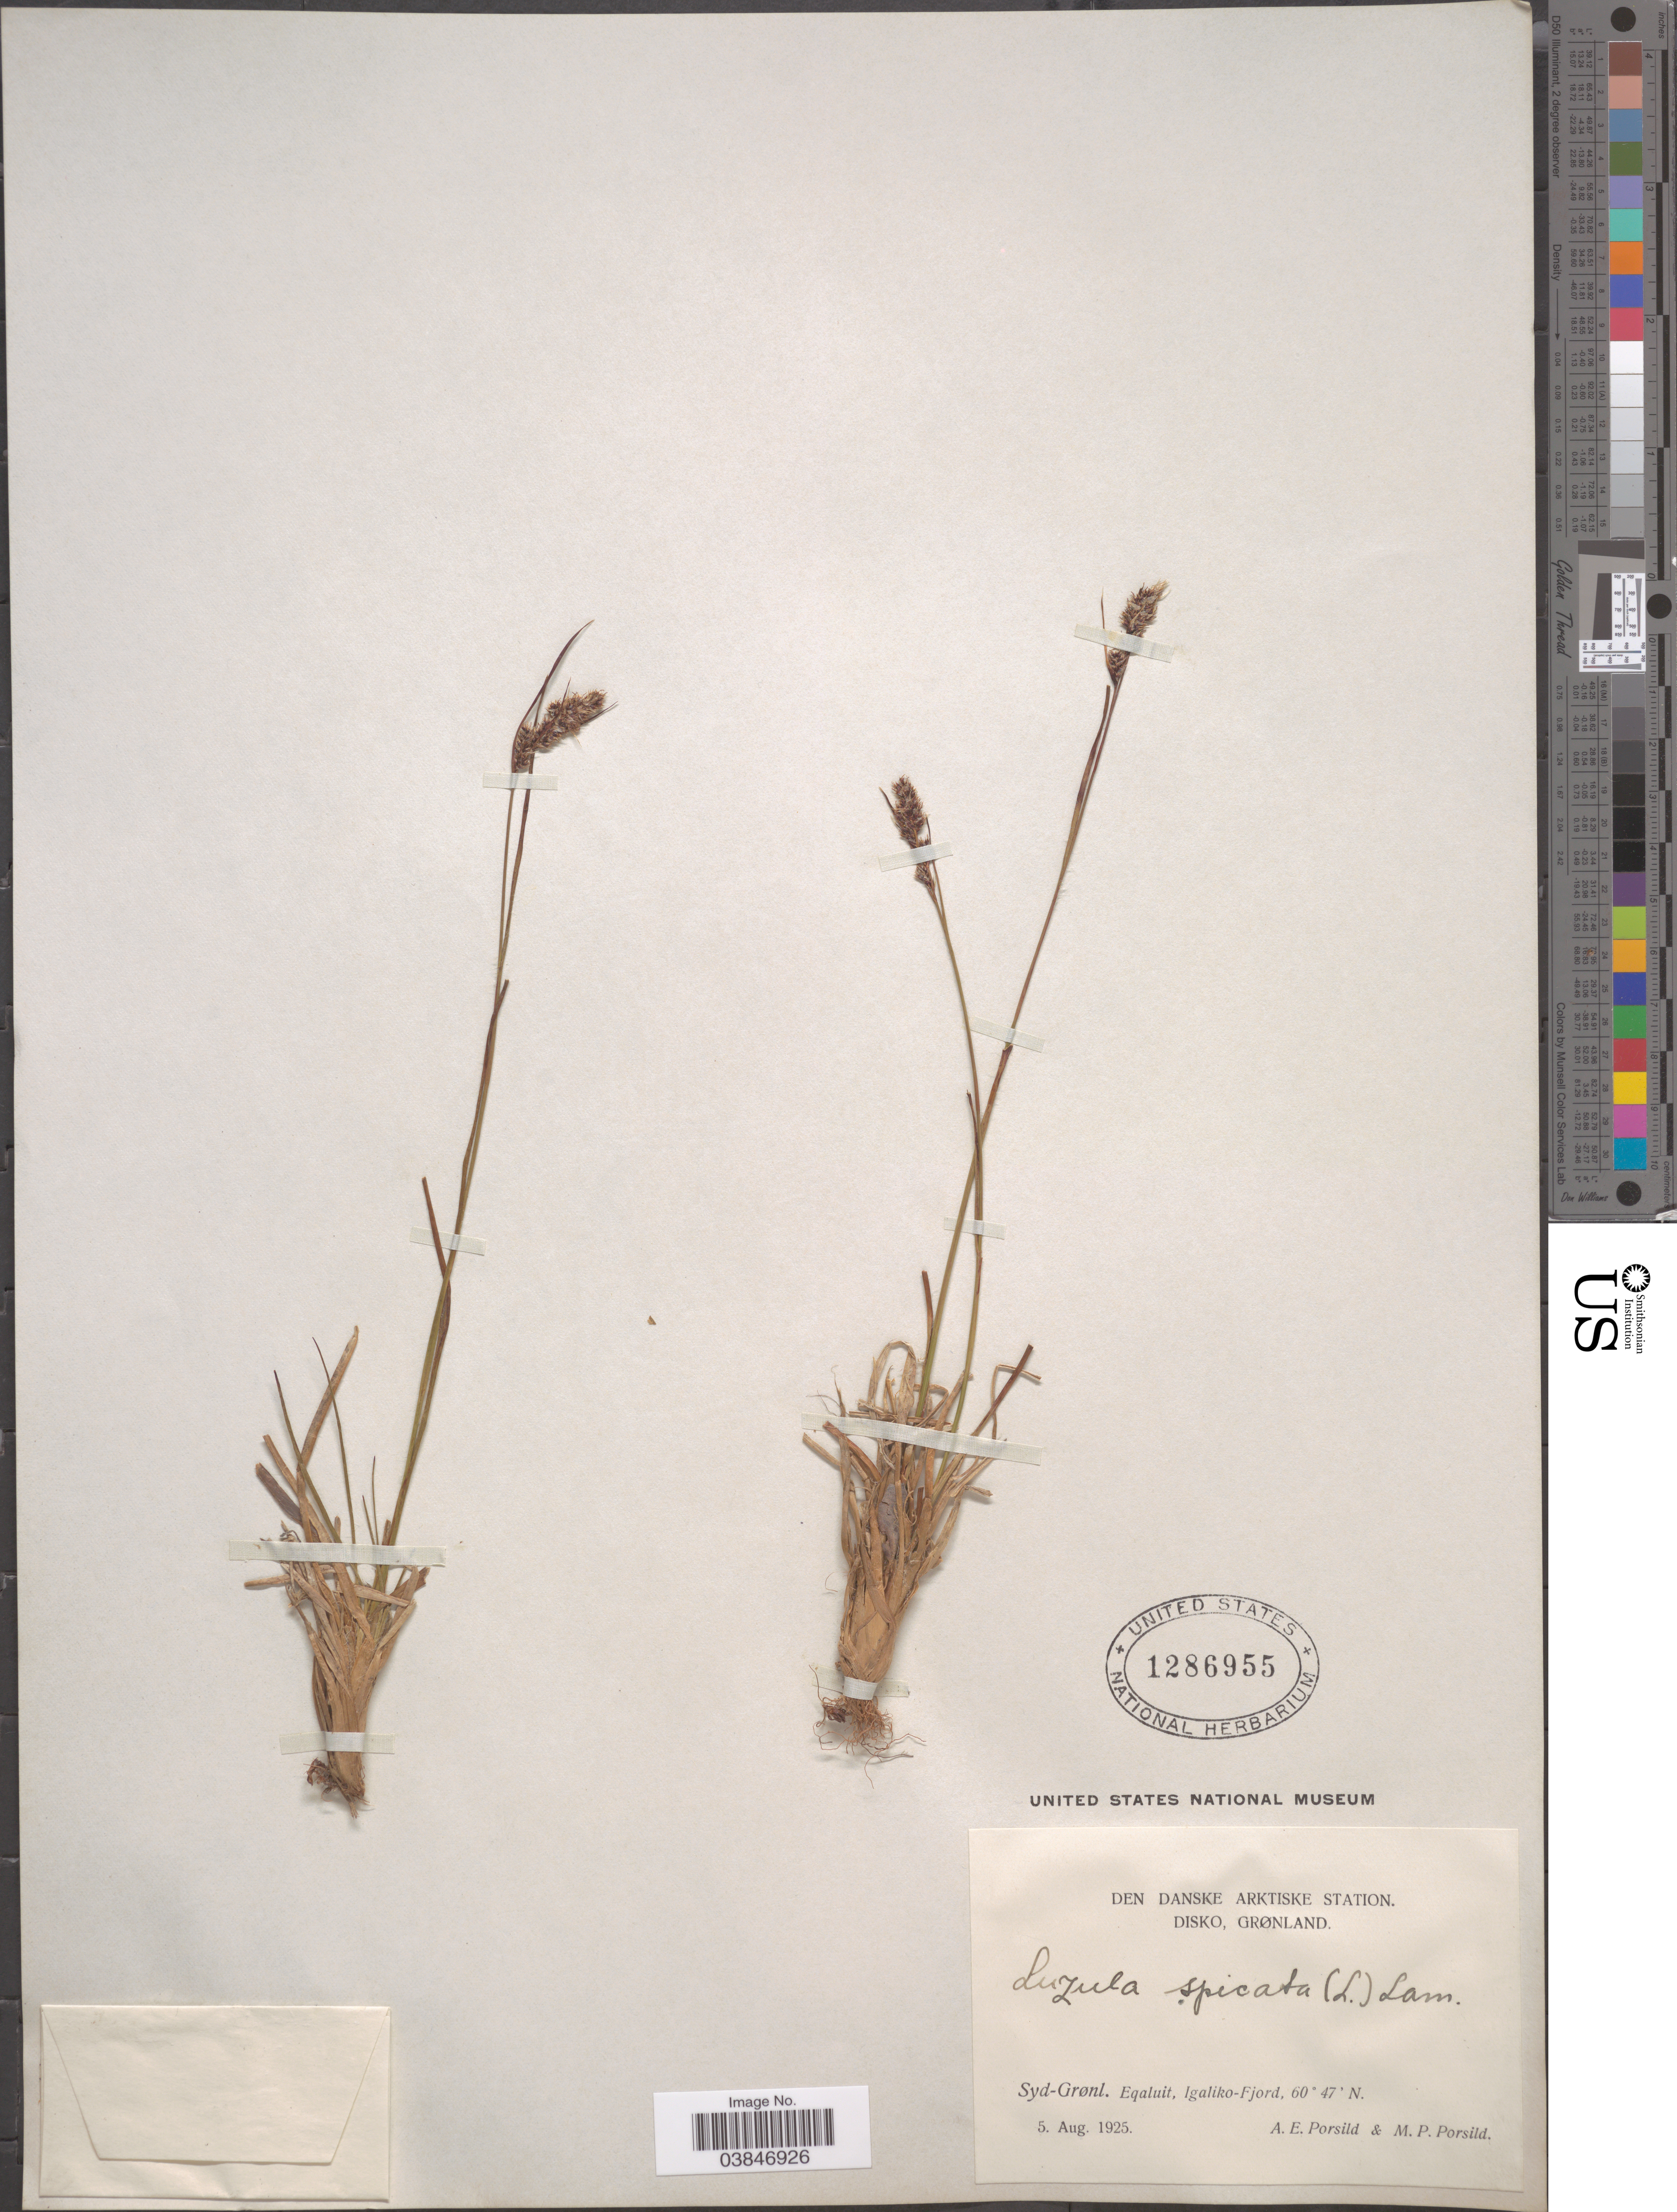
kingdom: Plantae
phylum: Tracheophyta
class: Liliopsida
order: Poales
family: Juncaceae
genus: Luzula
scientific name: Luzula spicata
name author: (L.) DC.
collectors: A. E. Porsild & M. P. Porsild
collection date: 1925-08-05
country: Greenland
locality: Den Danske Arktiske Station. Disko, Grønland. Syd-Grønl. Eqaluit, Igaliko-Fjord.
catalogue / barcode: US 1286955